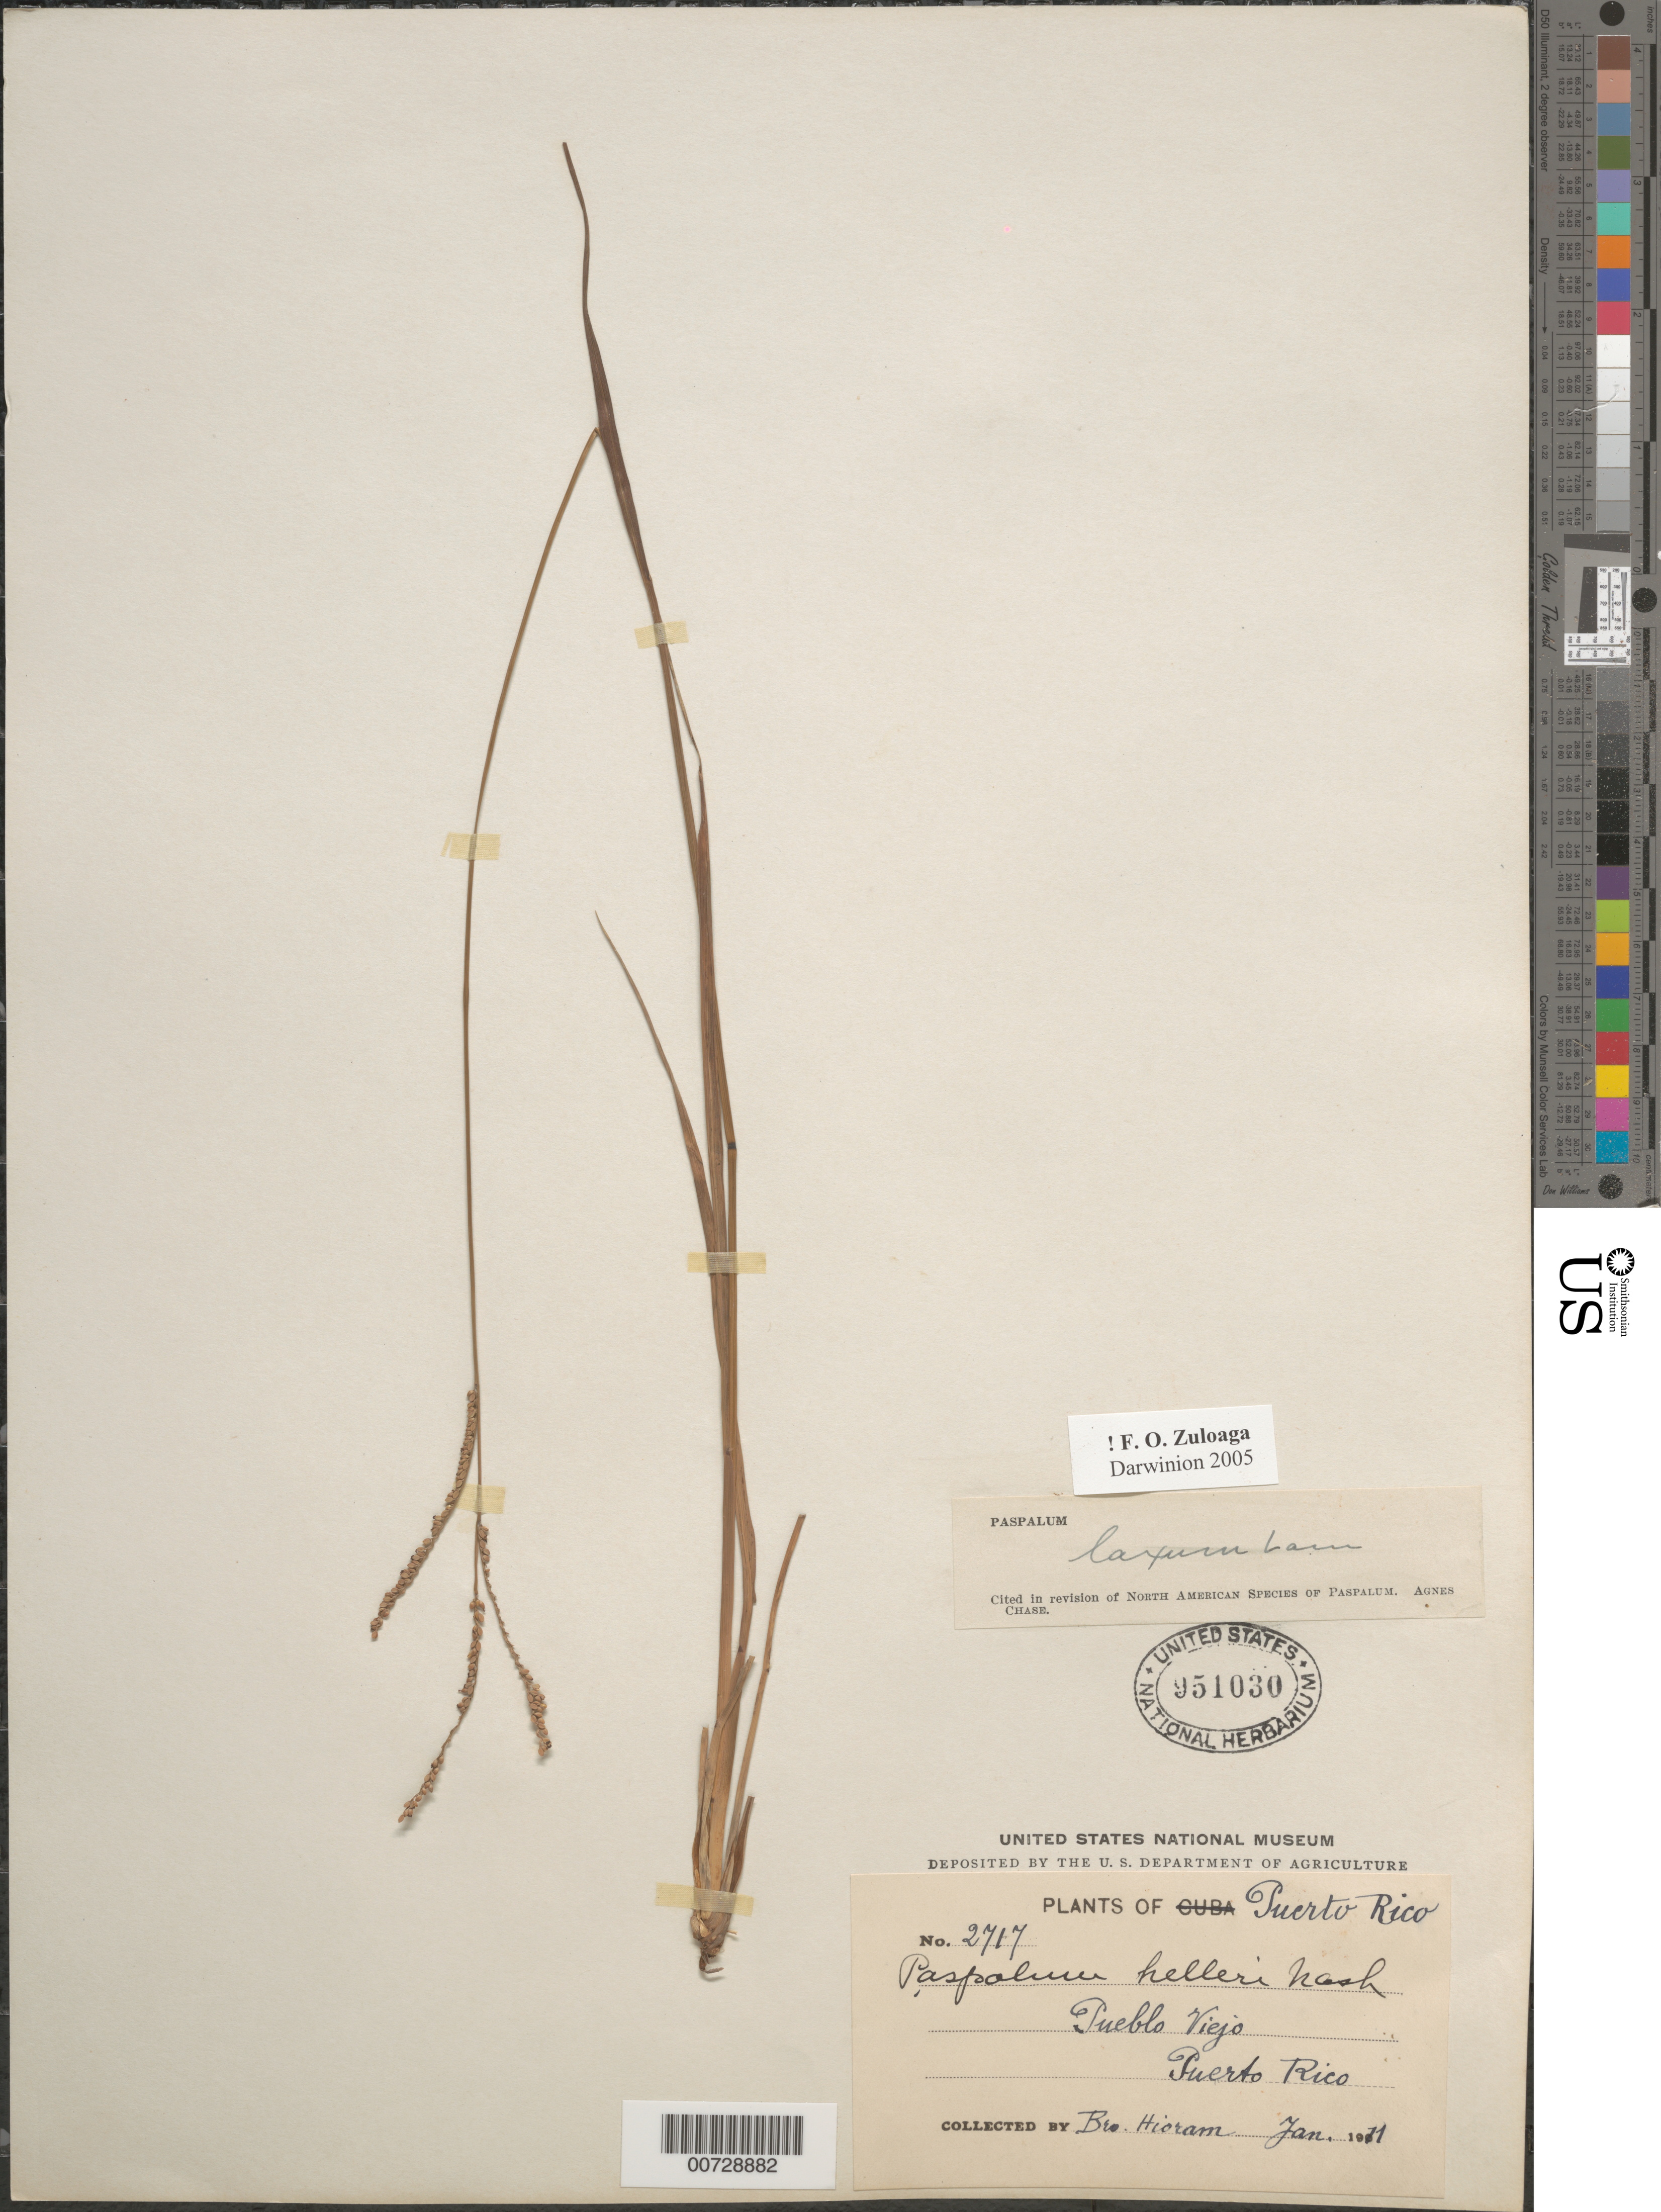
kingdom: Plantae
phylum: Tracheophyta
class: Liliopsida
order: Poales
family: Poaceae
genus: Paspalum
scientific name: Paspalum laxum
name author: Lam.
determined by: Chase, [M.] Agnes, (US)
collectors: Bro. Hioram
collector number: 2717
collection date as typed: Jan 1911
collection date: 1911-01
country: Puerto Rico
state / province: Guaynabo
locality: Pueblo Viejo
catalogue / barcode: US 951030